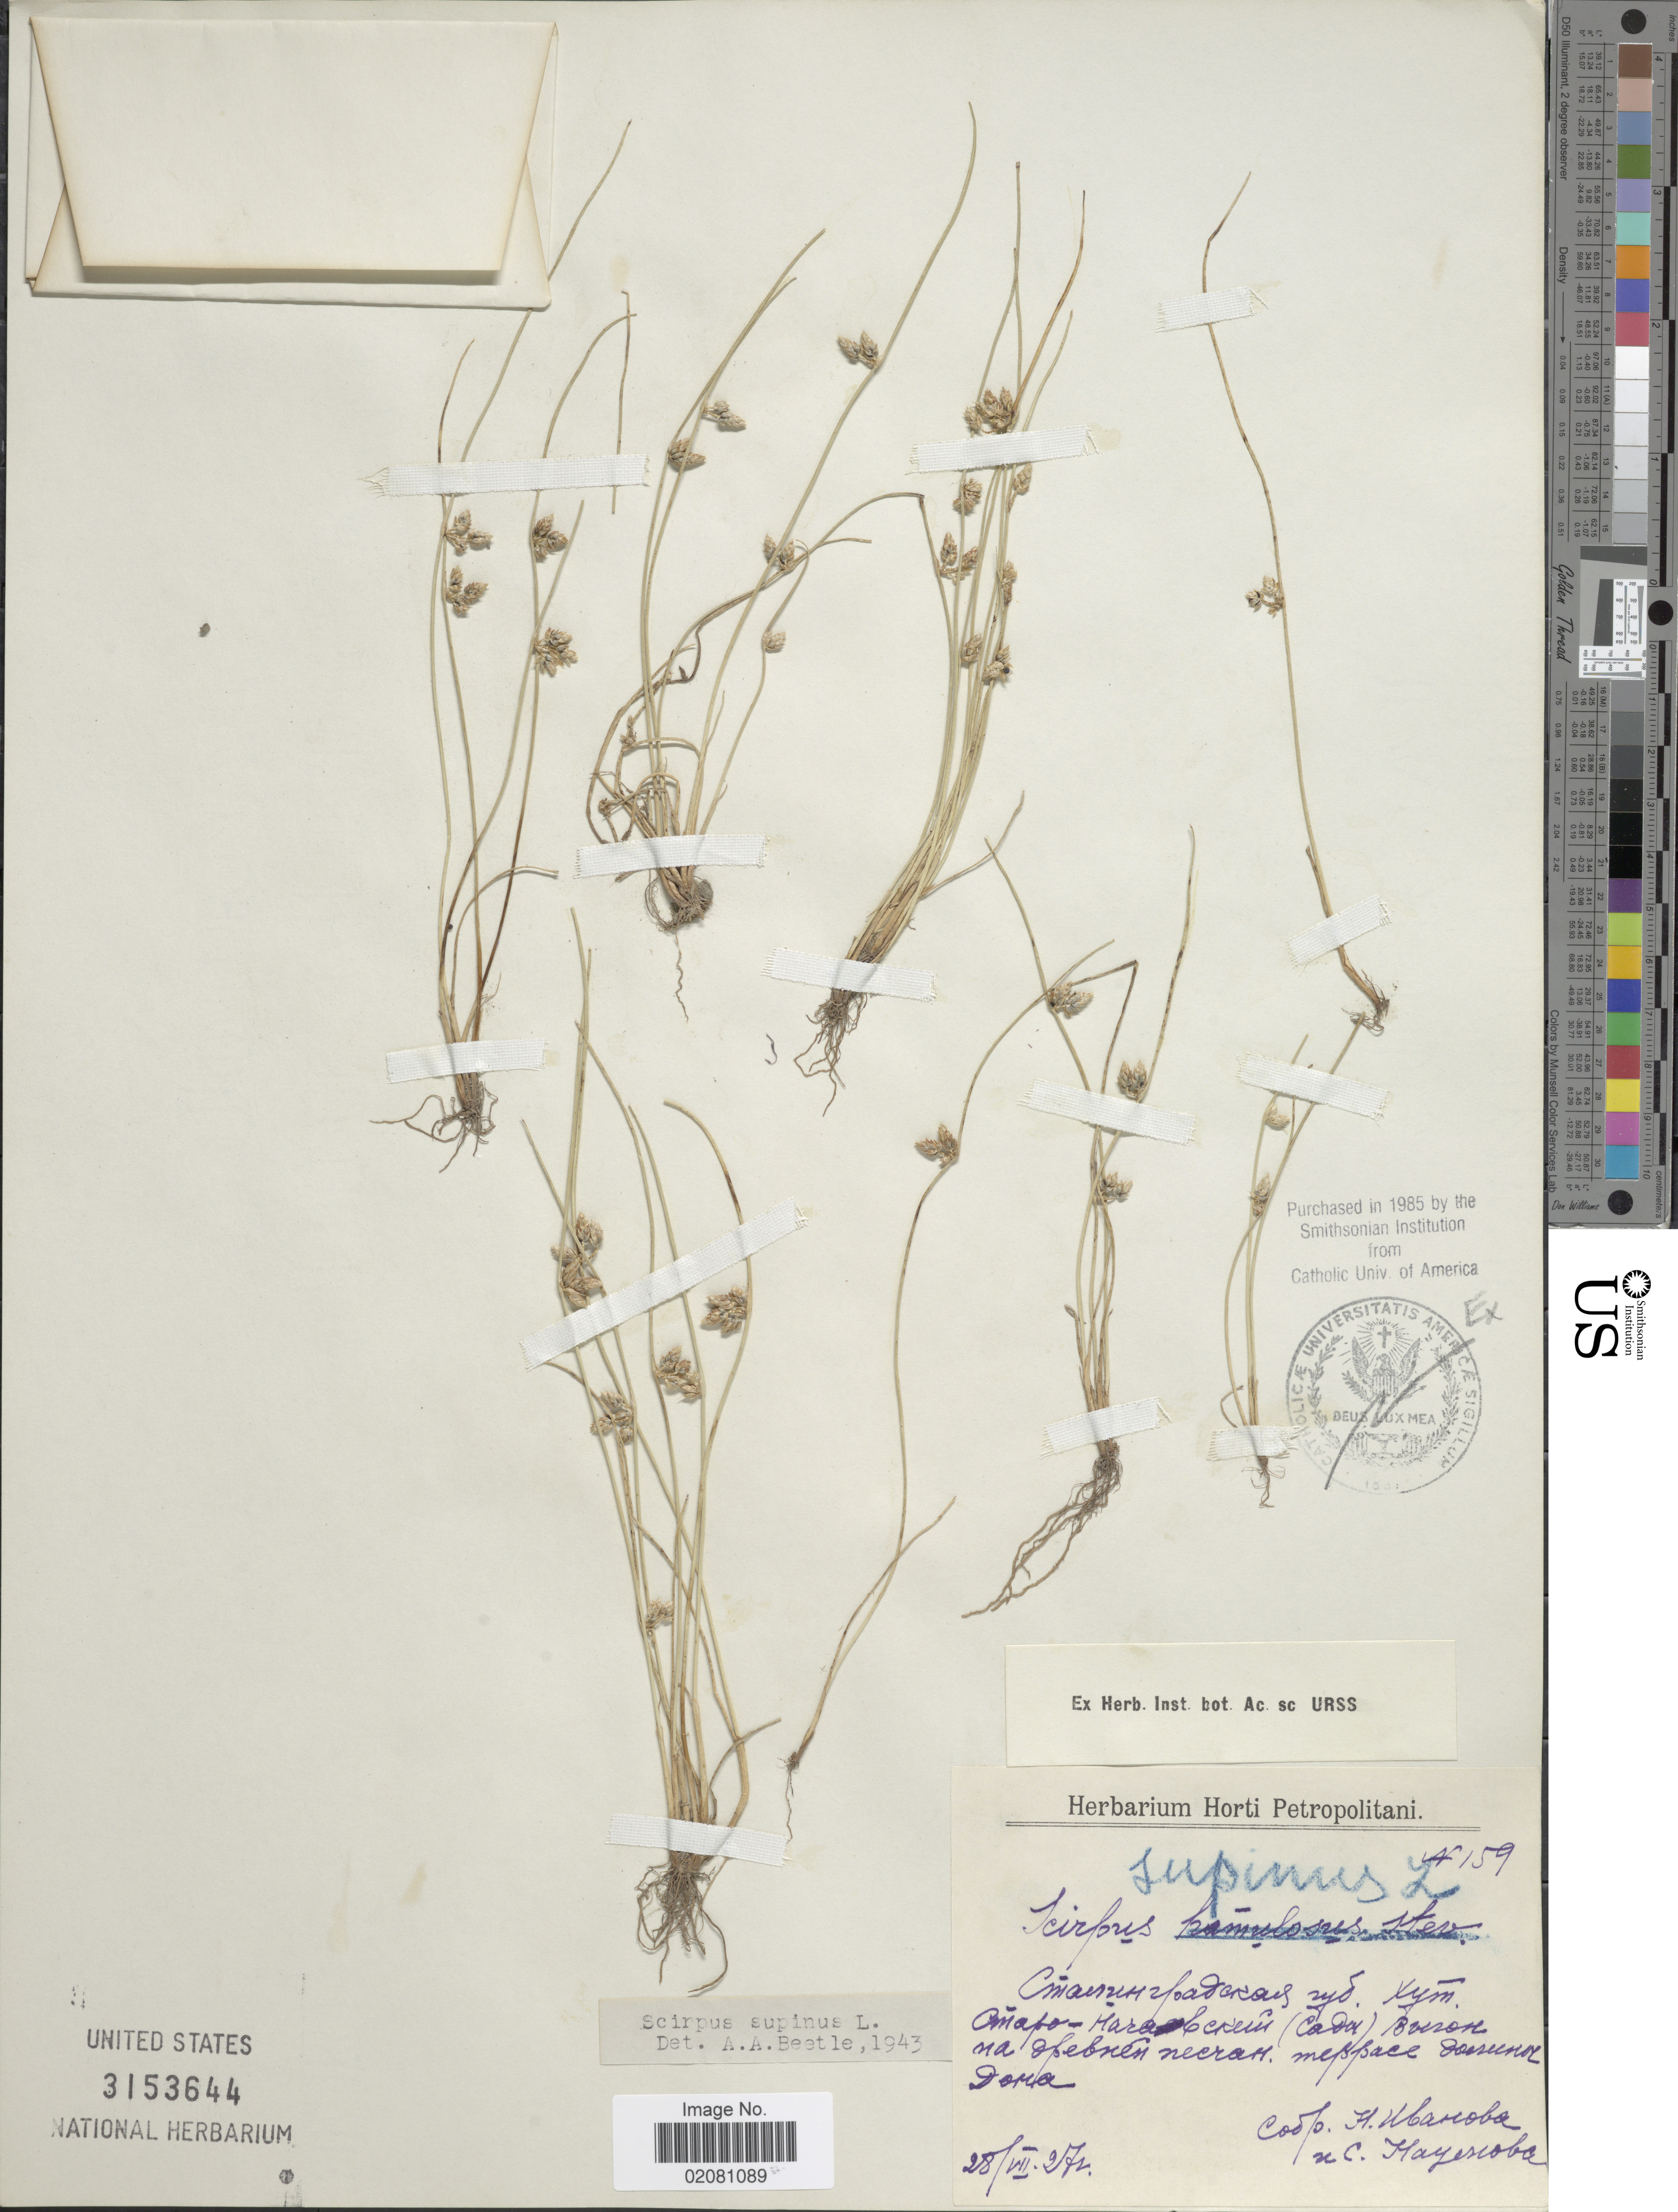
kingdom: Plantae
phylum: Tracheophyta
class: Liliopsida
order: Poales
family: Cyperaceae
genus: Schoenoplectus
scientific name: Schoenoplectus supinus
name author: (L.) Palla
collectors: N. Ivanova & Naumova C.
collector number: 159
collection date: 1927-07-28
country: Russian Federation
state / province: Volgograd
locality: Valley of River Don, near Village Staro - Nachavsky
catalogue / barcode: US 3153644